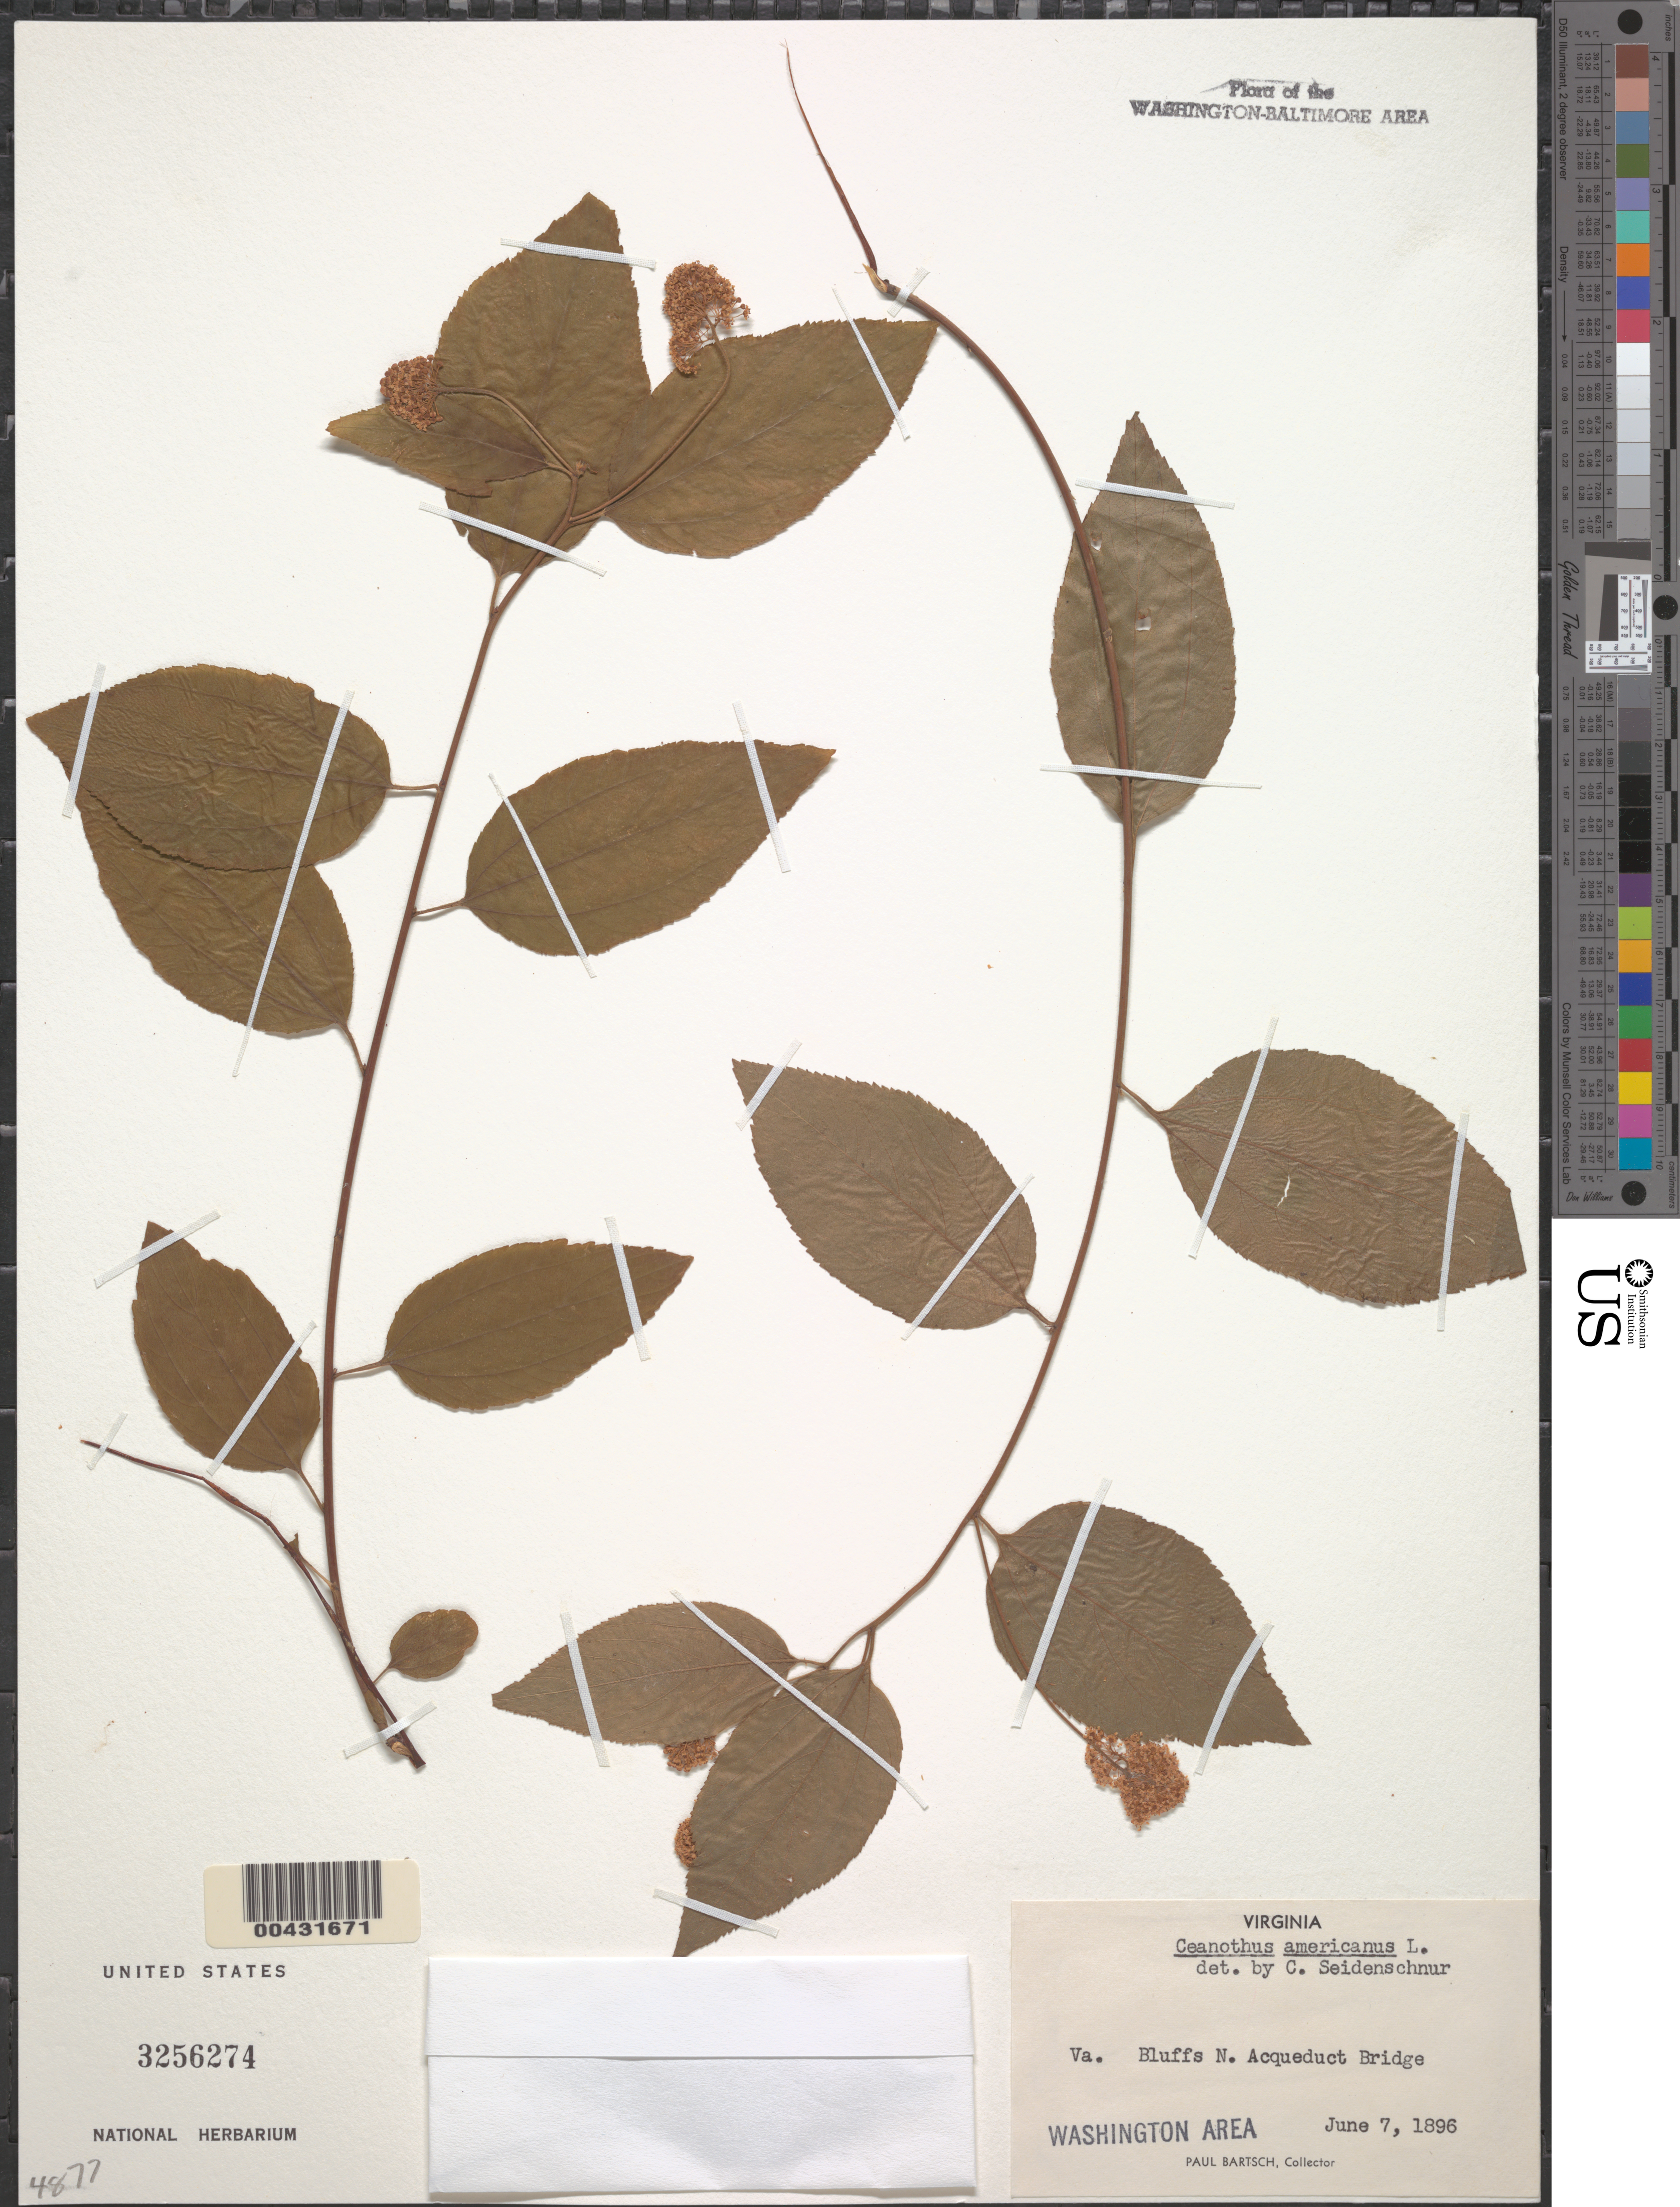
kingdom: Plantae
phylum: Tracheophyta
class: Magnoliopsida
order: Rosales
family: Rhamnaceae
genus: Ceanothus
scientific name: Ceanothus americanus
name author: L.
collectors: P. Bartsch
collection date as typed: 07 Jun 1896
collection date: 1896-06-07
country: United States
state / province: Virginia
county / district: Arlington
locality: N of Aqueduct Bridge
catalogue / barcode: US 3256274